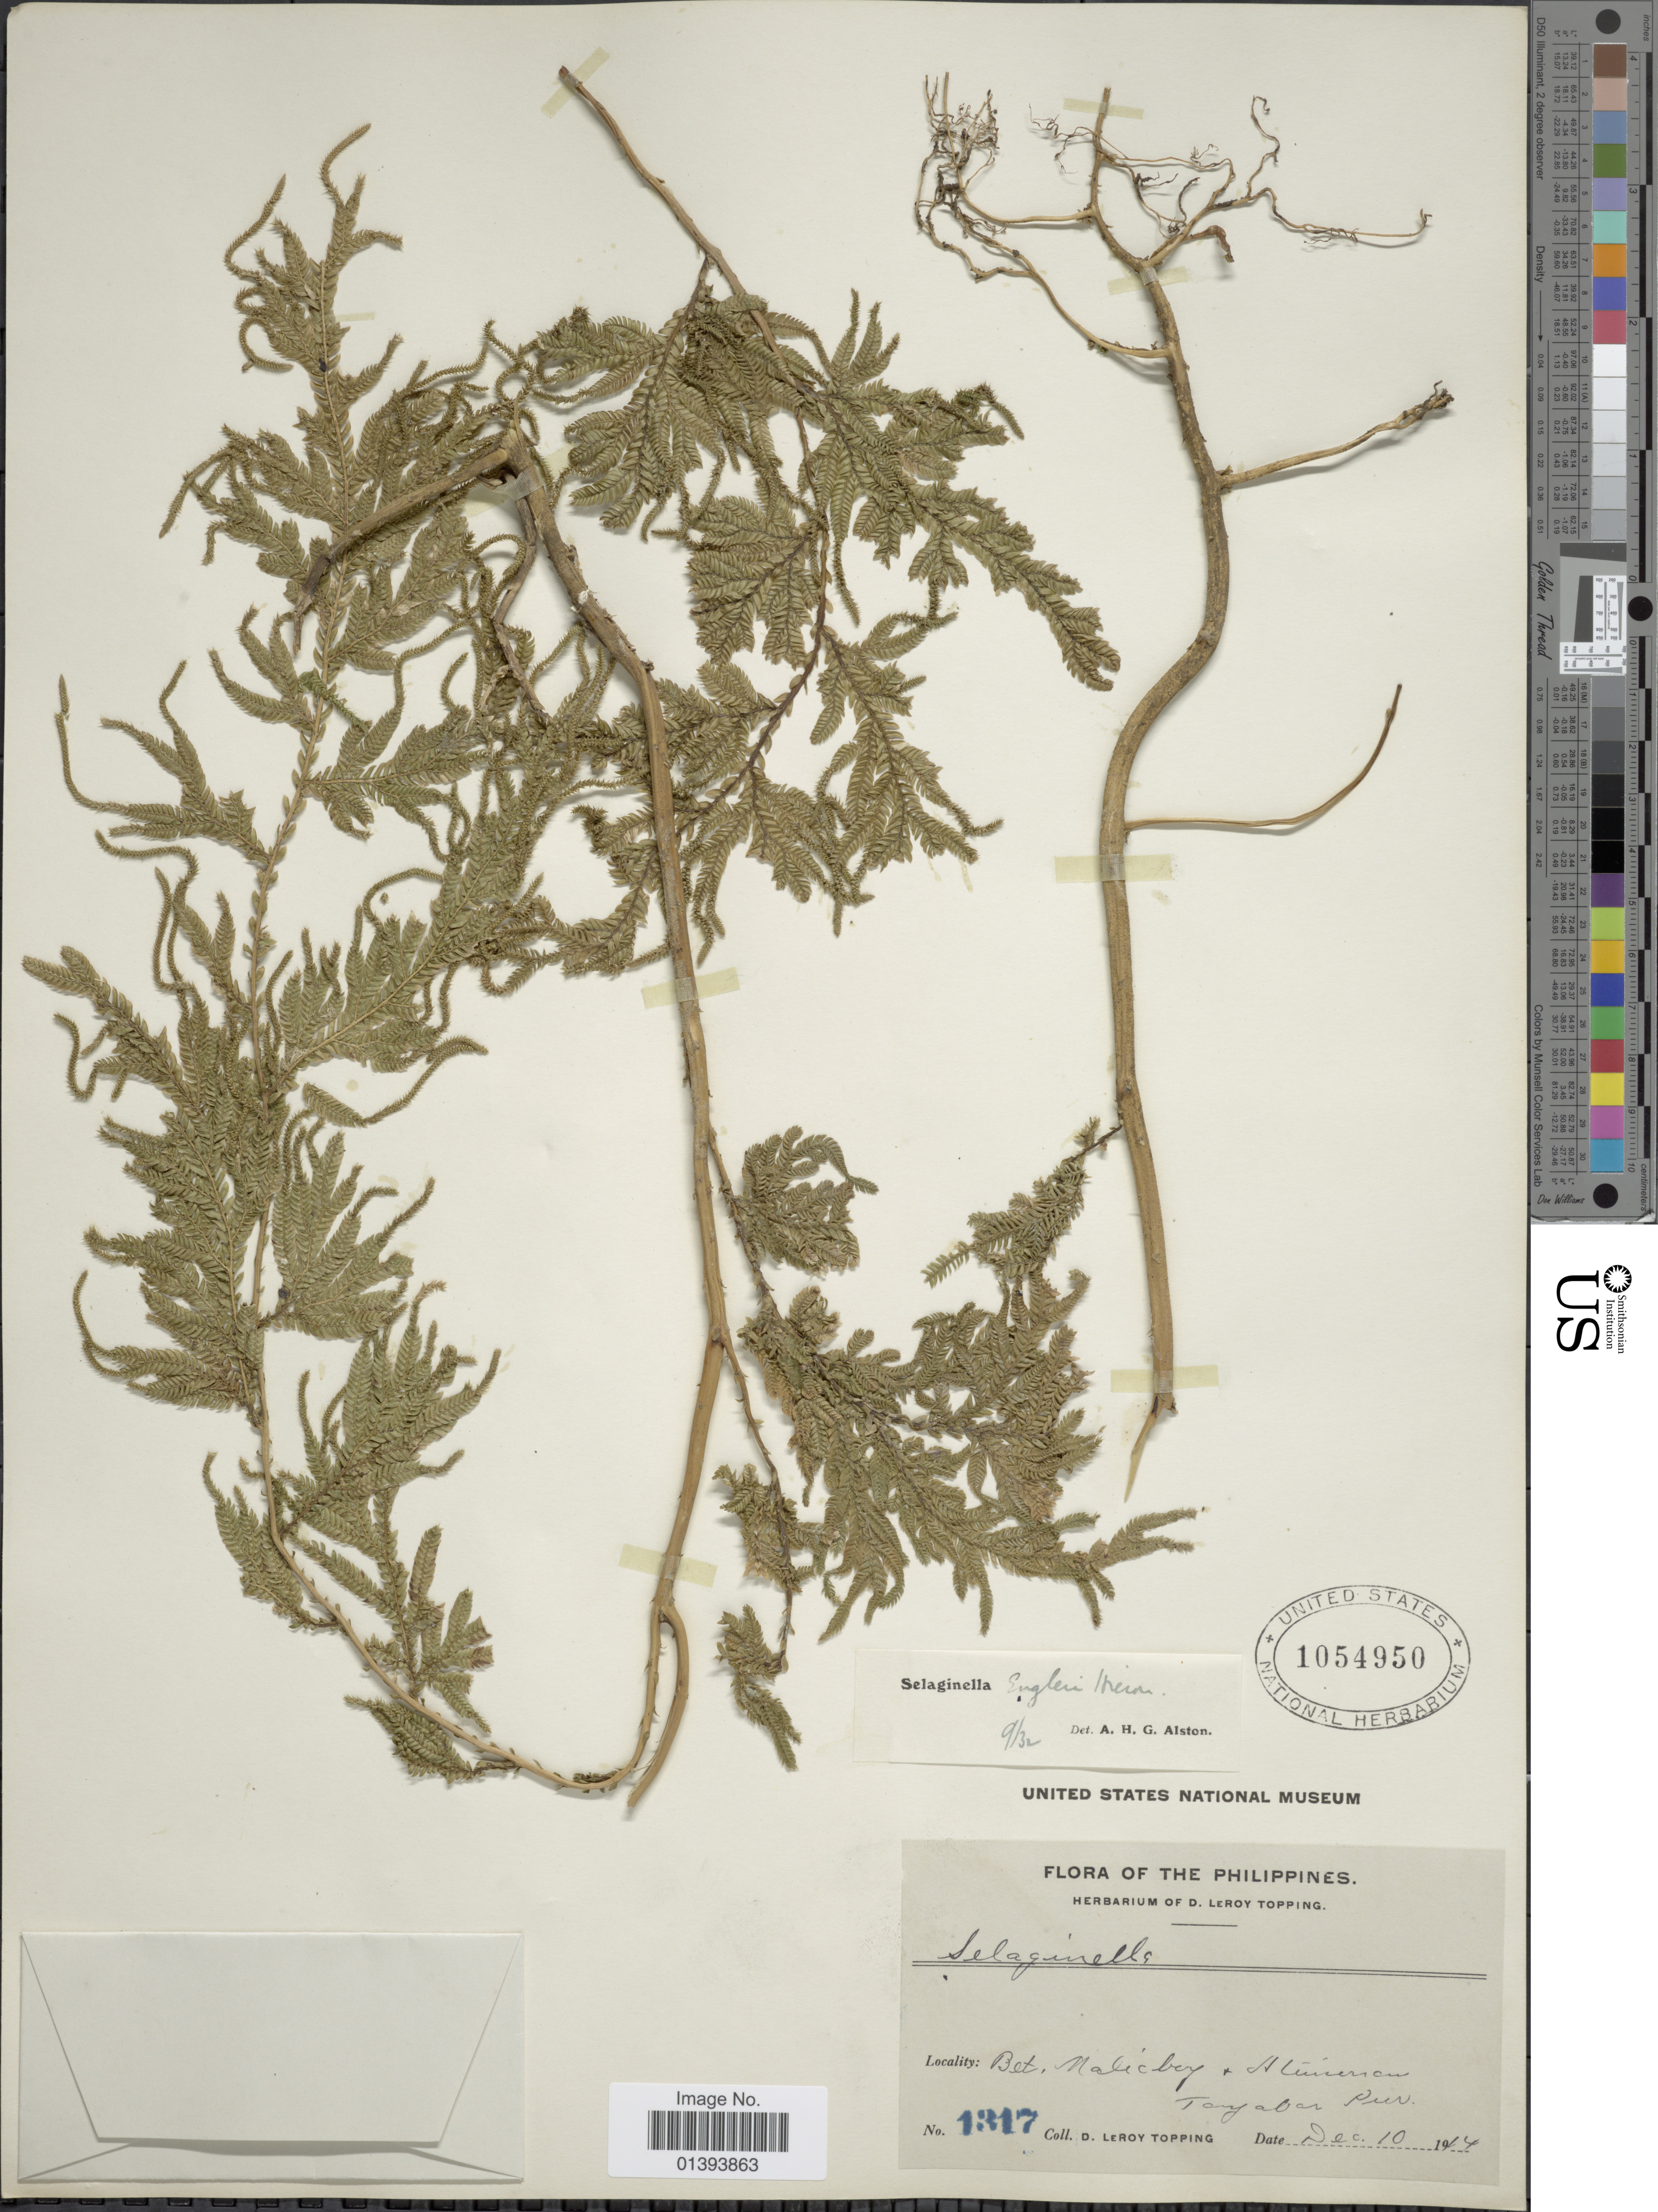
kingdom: Plantae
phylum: Tracheophyta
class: Lycopodiopsida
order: Selaginellales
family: Selaginellaceae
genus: Selaginella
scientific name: Selaginella engleri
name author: Hieron.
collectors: D. L. Topping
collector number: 1317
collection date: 1914-12-10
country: Philippines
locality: Bet. Malisben & Atimonan, Tayabas Prov.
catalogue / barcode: US 1054950